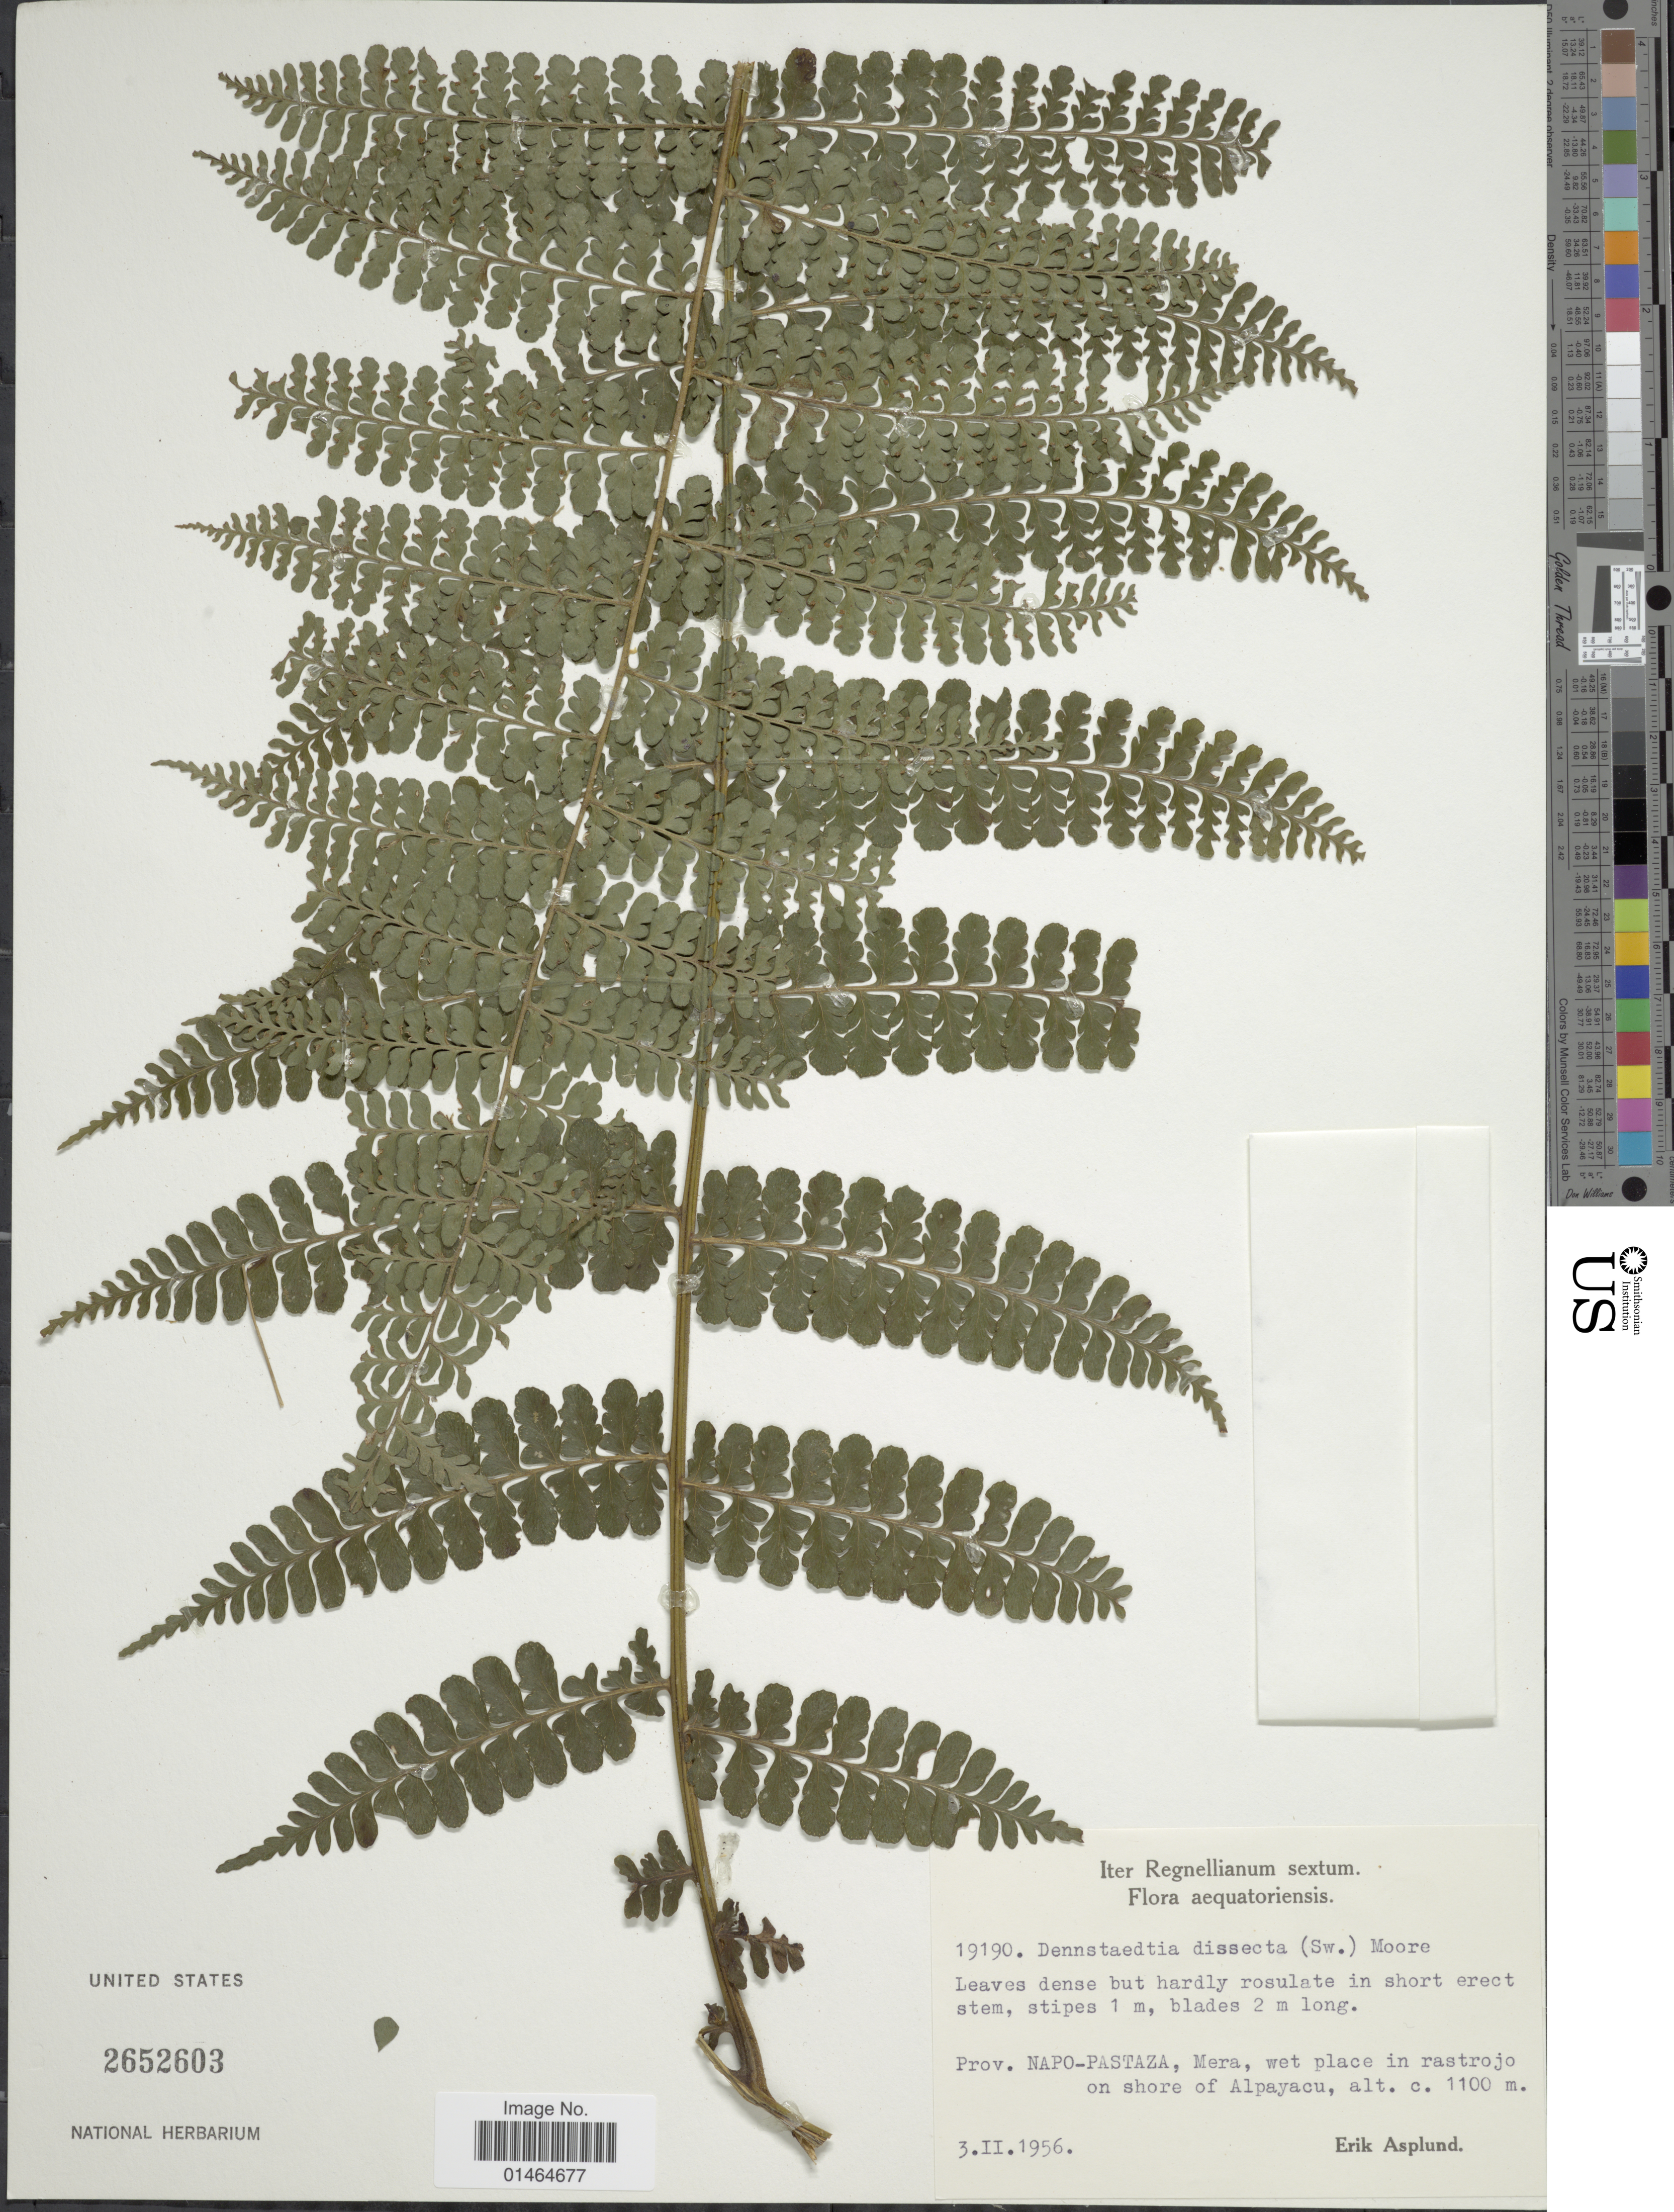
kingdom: Plantae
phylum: Tracheophyta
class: Polypodiopsida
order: Polypodiales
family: Dennstaedtiaceae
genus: Dennstaedtia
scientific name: Dennstaedtia dissecta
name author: (Sw.) T. Moore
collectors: E. Asplund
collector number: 19190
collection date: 1956-02-03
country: Ecuador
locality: Prov. Napo-Pastaza, Mera, wet place in rastrojo on shore of Alpayacu.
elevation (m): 1100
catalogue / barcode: US 2652603